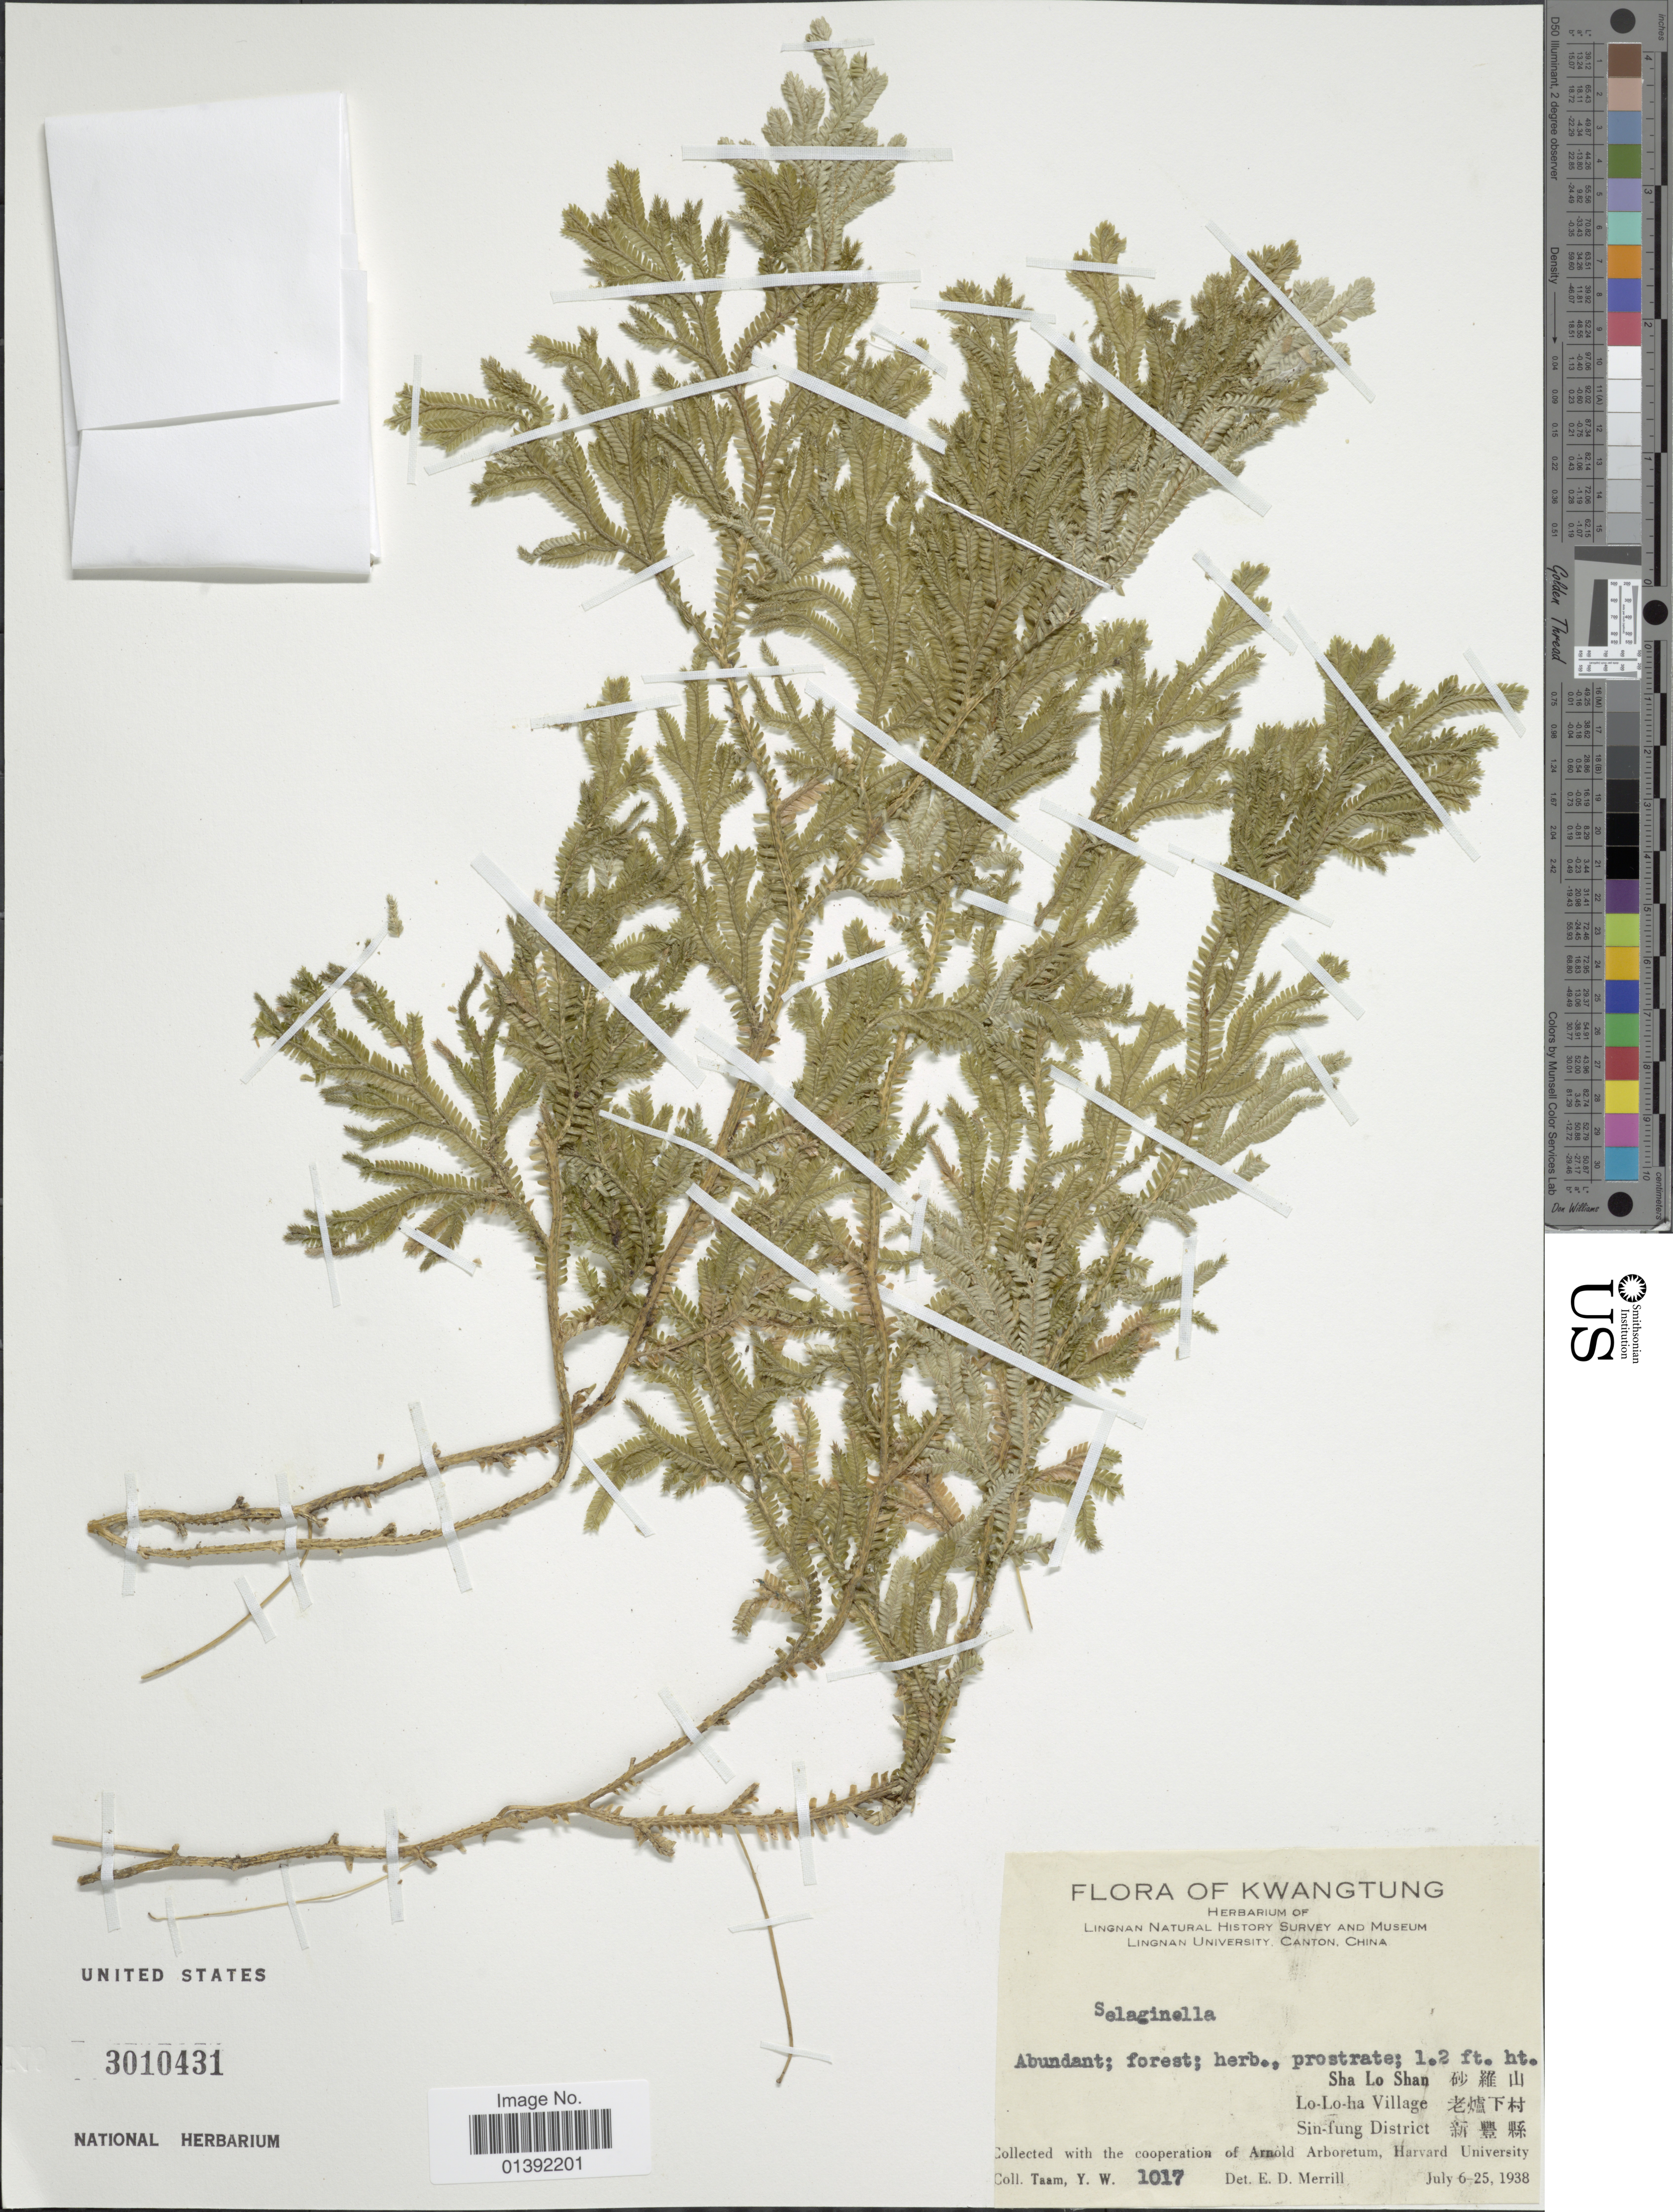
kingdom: Plantae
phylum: Tracheophyta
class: Lycopodiopsida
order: Selaginellales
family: Selaginellaceae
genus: Selaginella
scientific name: Selaginella sp.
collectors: Y. W. Taam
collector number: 1017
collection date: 1938-07-06/1938-07-25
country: China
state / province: Guangdong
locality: Kwangtung, Sha Lo Shan, Lo-Lo-ha Village, Sin-fung District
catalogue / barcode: US 3010431